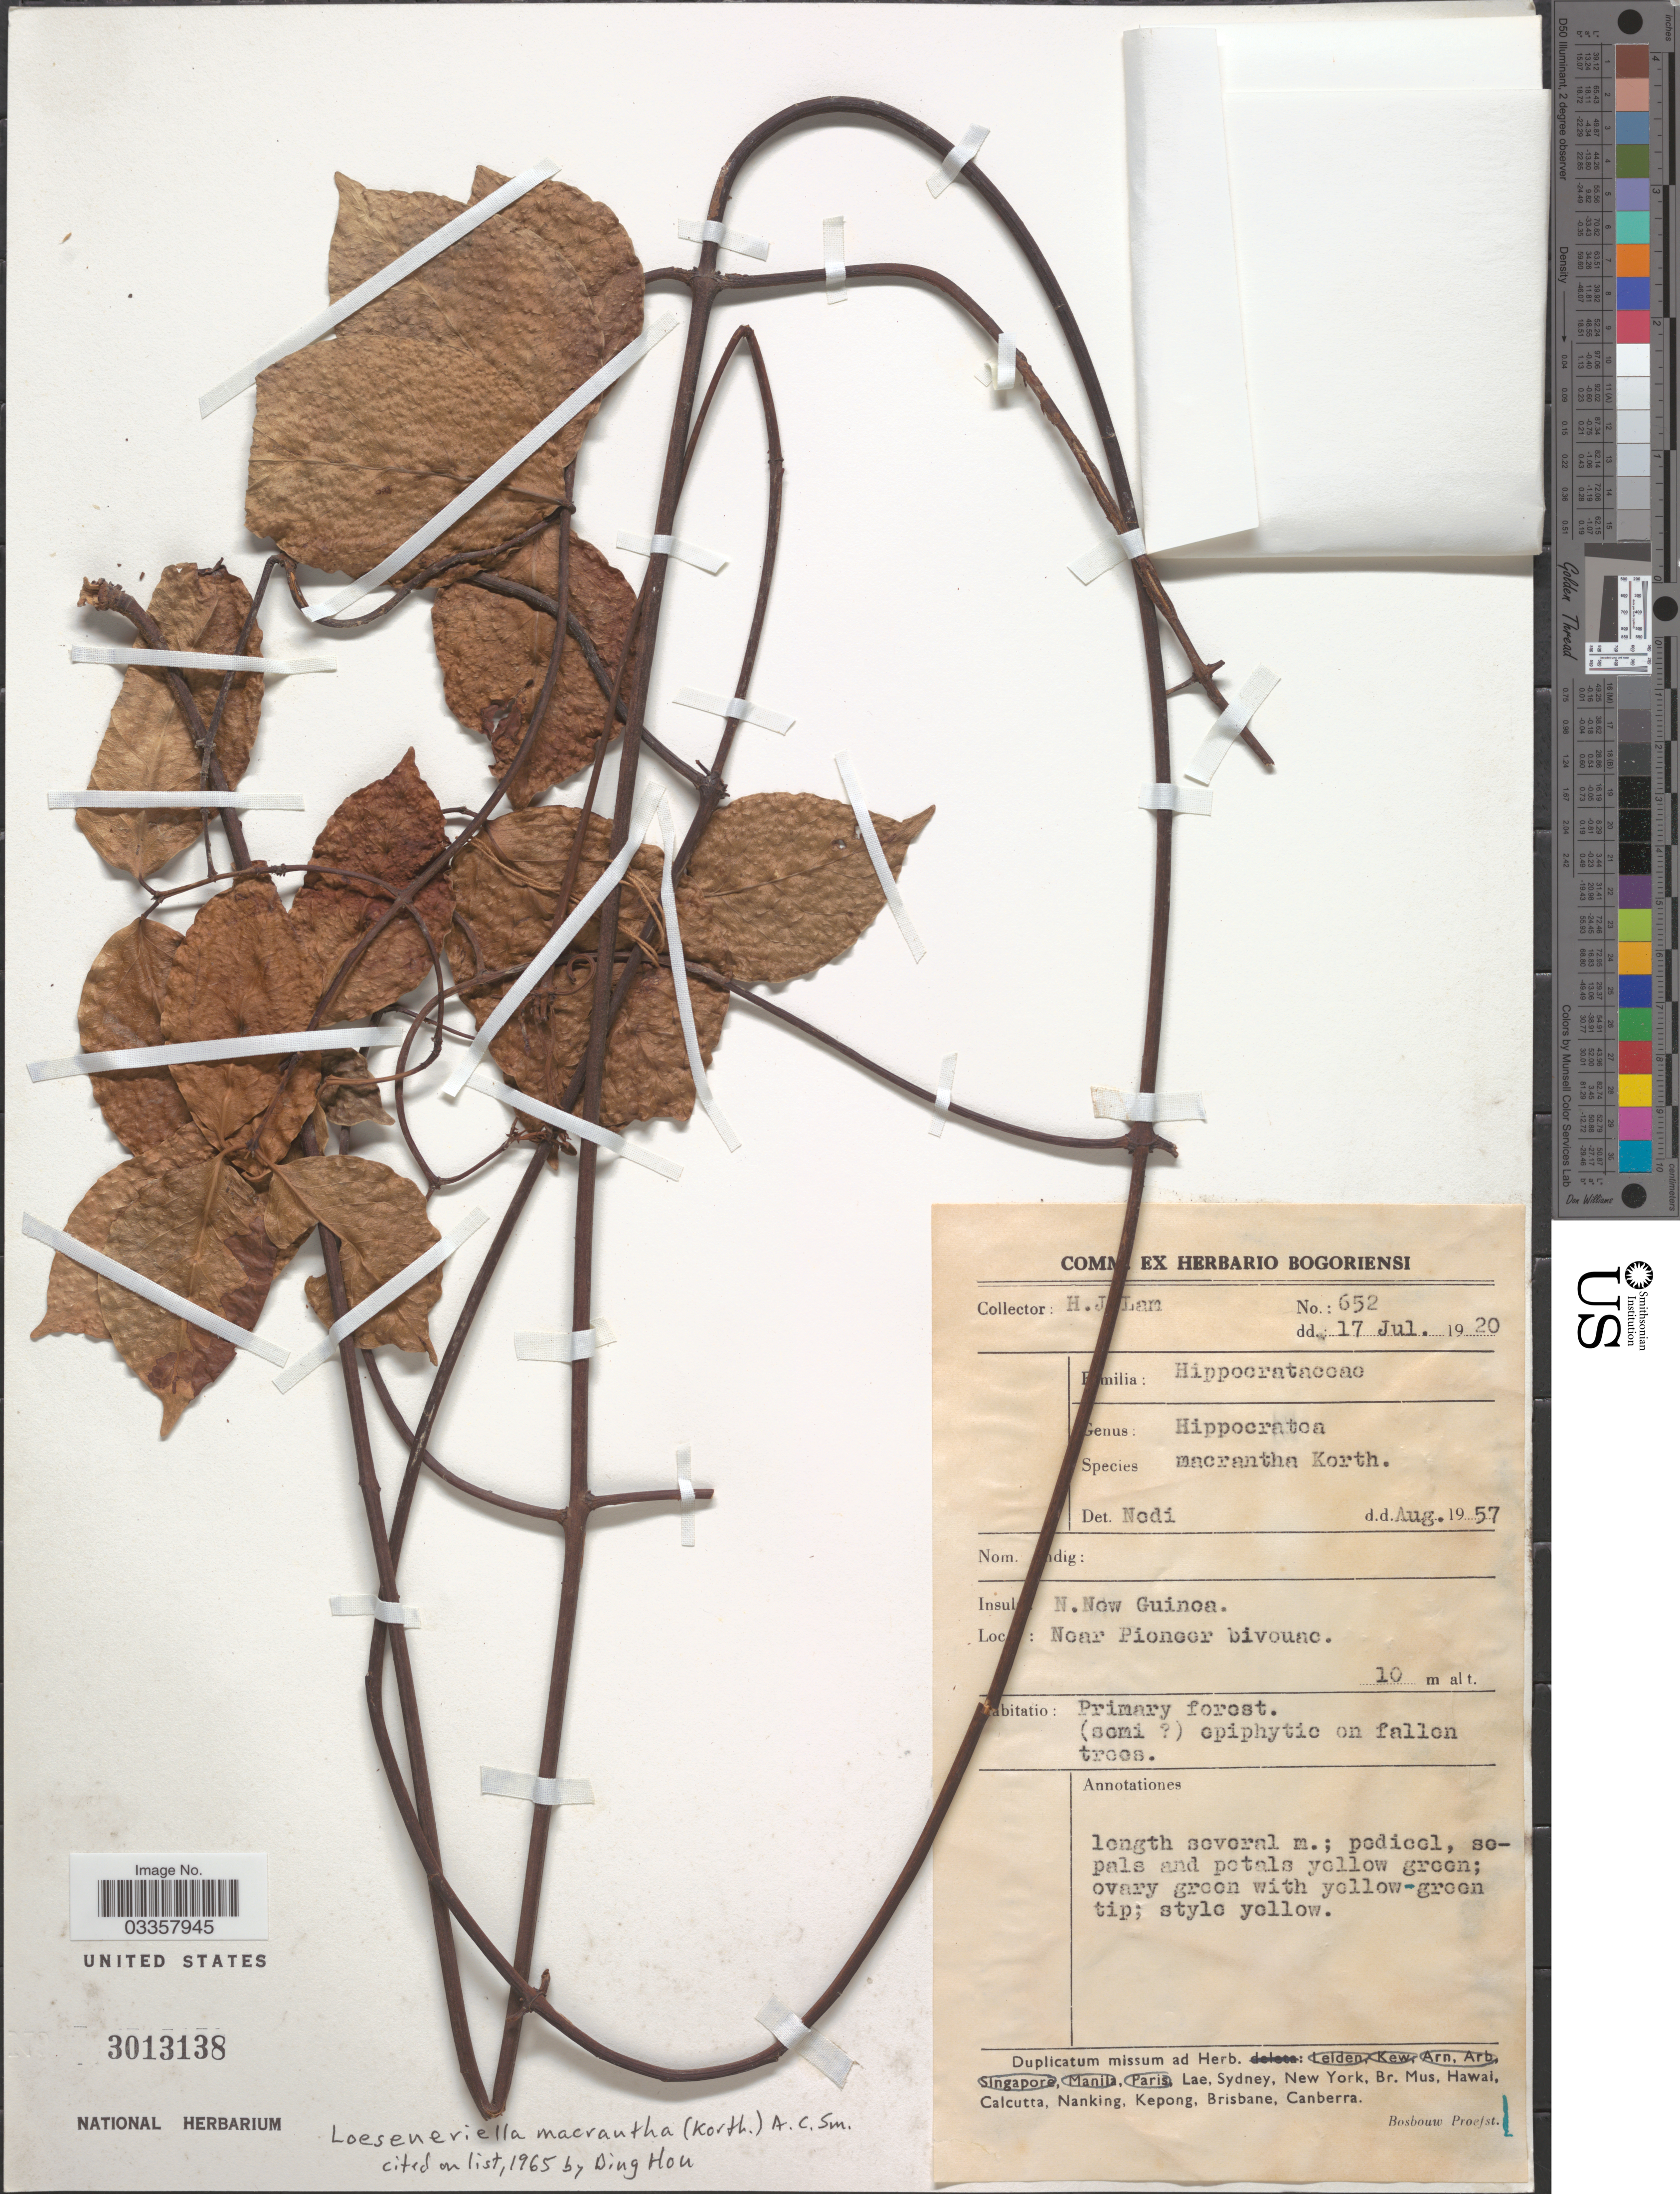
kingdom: Plantae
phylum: Tracheophyta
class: Magnoliopsida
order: Celastrales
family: Celastraceae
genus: Loeseneriella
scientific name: Loeseneriella macrantha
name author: (Korth.) A.C. Sm.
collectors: H. J. Lam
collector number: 652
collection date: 1920-07-17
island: New Guinea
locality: Insul [illegible text] N. New Guinea. Near Pioneer bivouac.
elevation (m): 10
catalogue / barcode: US 3013138